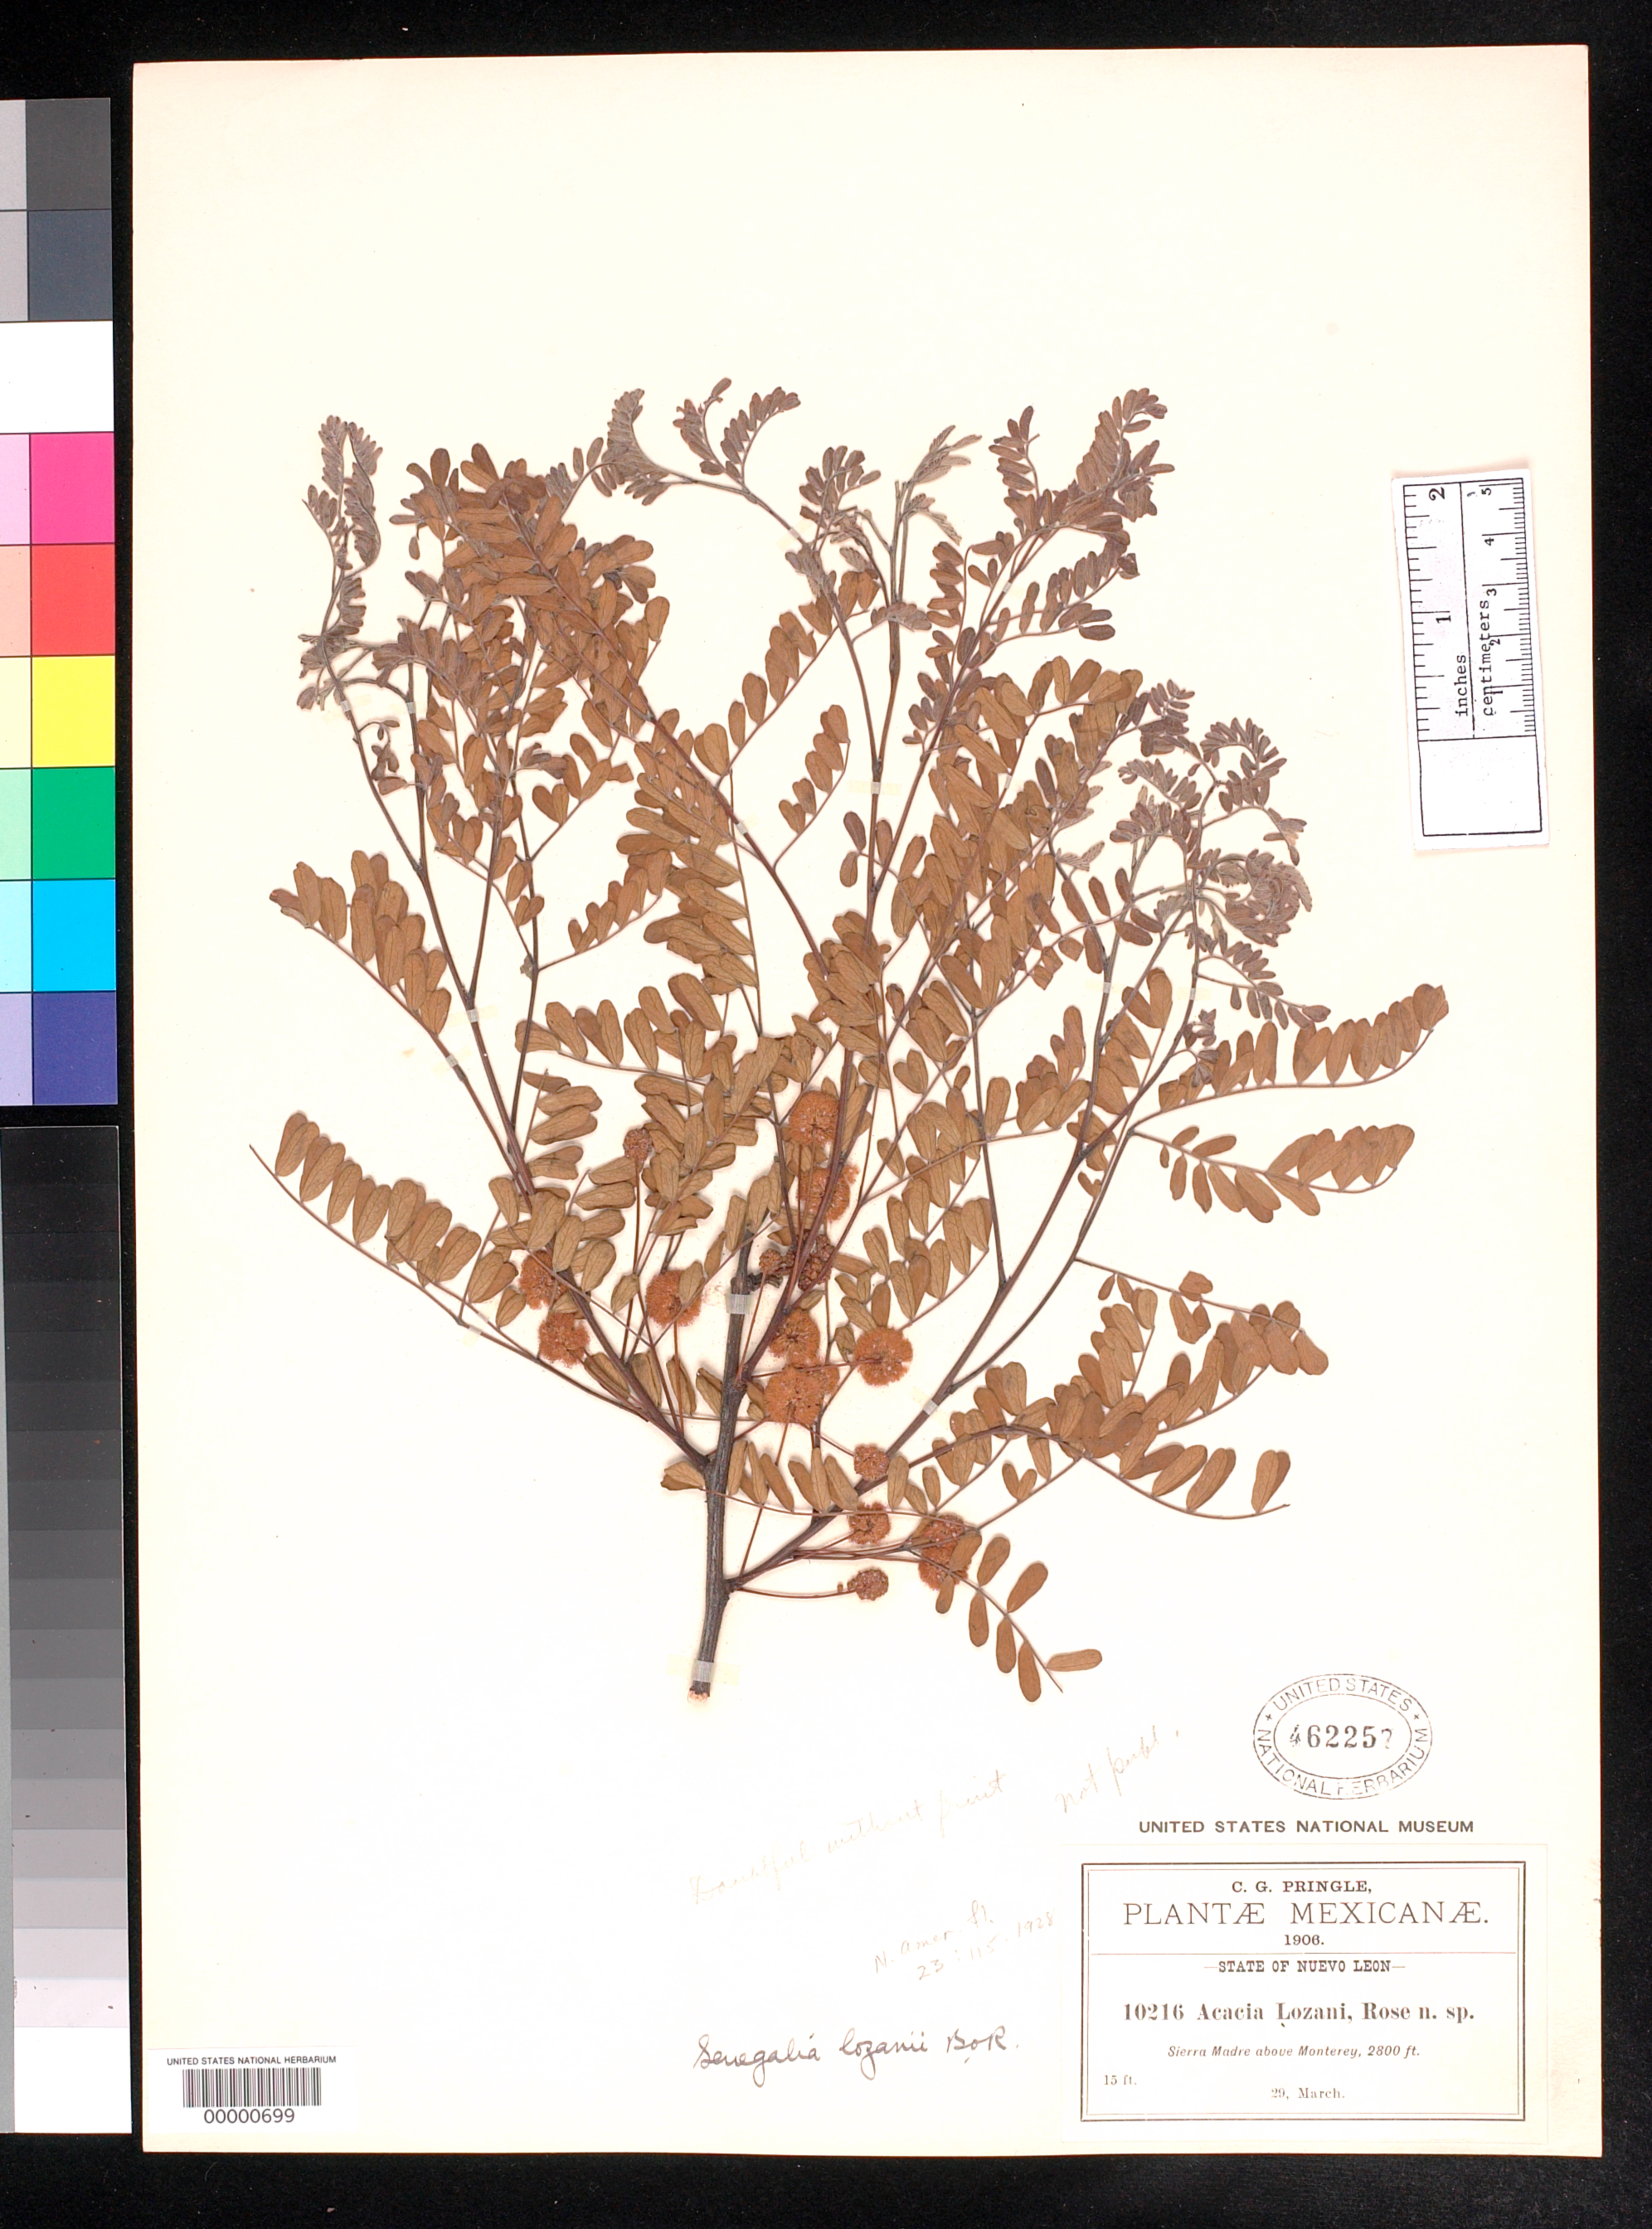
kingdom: Plantae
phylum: Tracheophyta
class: Magnoliopsida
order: Fabales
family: Fabaceae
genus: Senegalia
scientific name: Senegalia lozanii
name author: Britton & Rose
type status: Isotype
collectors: C. G. Pringle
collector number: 10216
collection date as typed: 29 Mar 1906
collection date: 1906-03-29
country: Mexico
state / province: Nuevo León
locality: Sierra Madre above Monterrey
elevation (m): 853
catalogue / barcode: US 462257